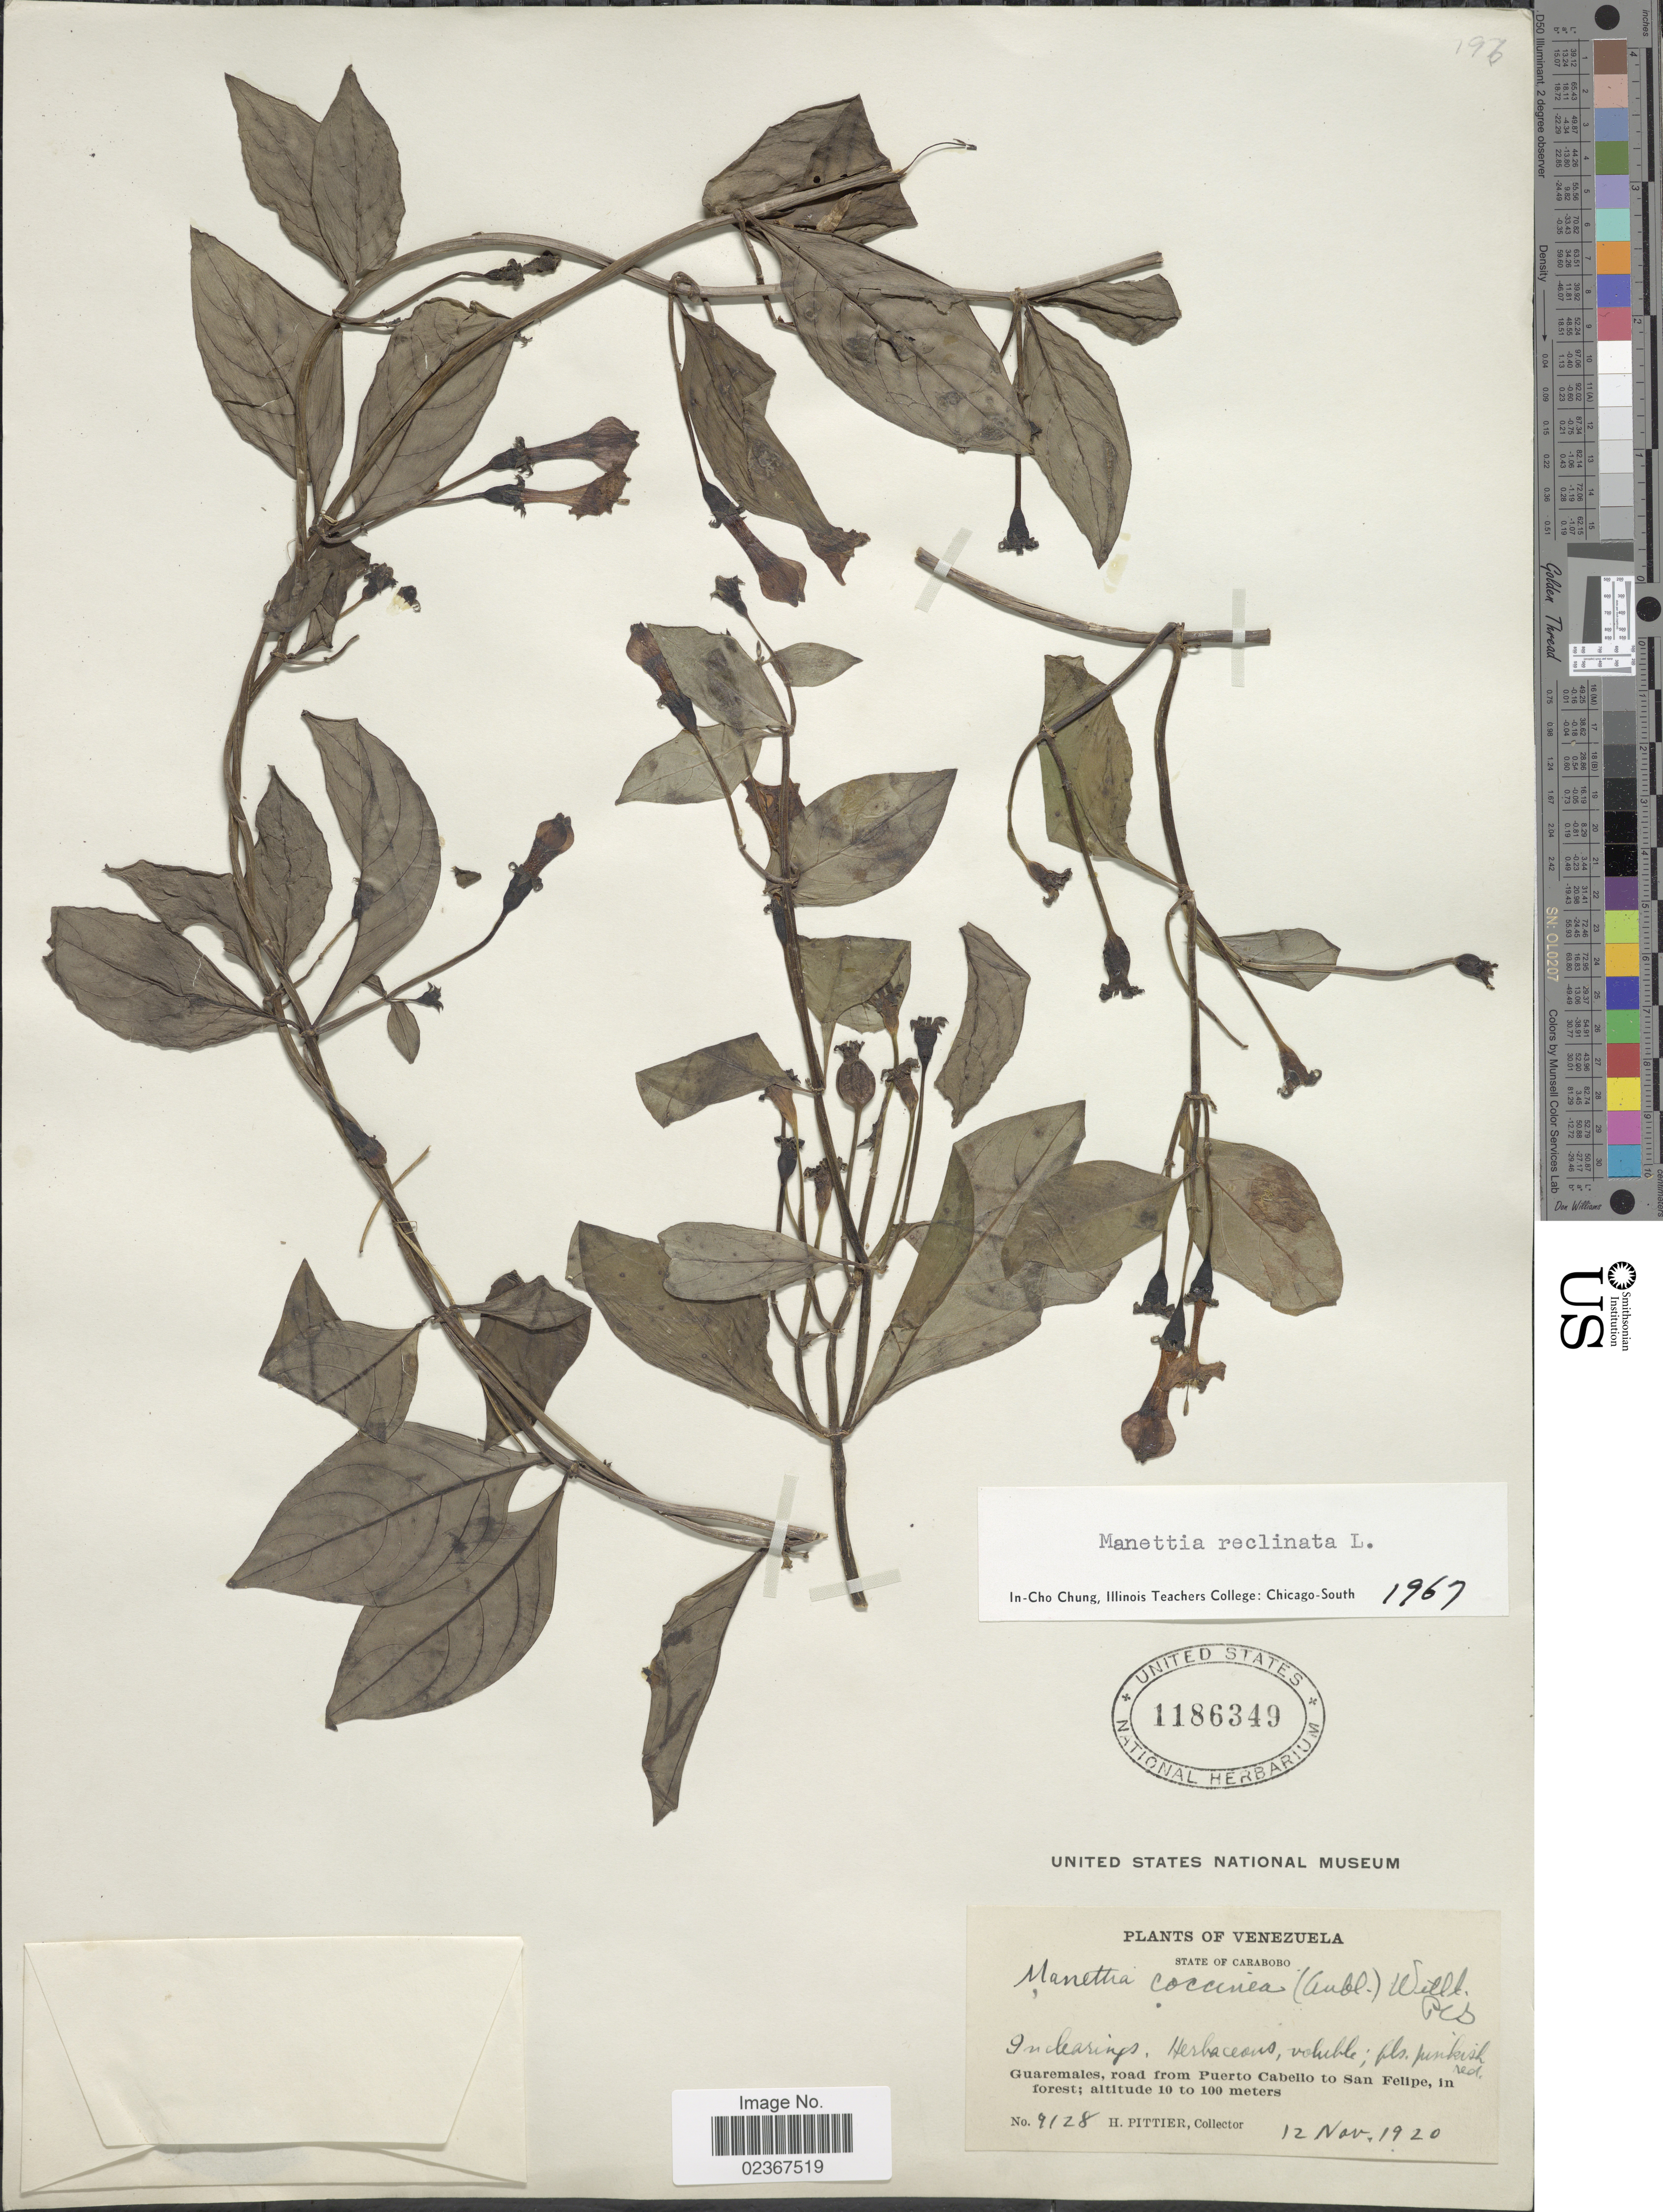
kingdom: Plantae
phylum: Tracheophyta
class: Magnoliopsida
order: Gentianales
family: Rubiaceae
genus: Manettia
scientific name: Manettia reclinata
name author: L.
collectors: H. F. Pittier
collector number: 9128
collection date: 1920-11-12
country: Venezuela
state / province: Carabobo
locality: Guaremales, road from Puerto Cabello to San Felipe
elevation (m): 10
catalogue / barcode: US 1186349